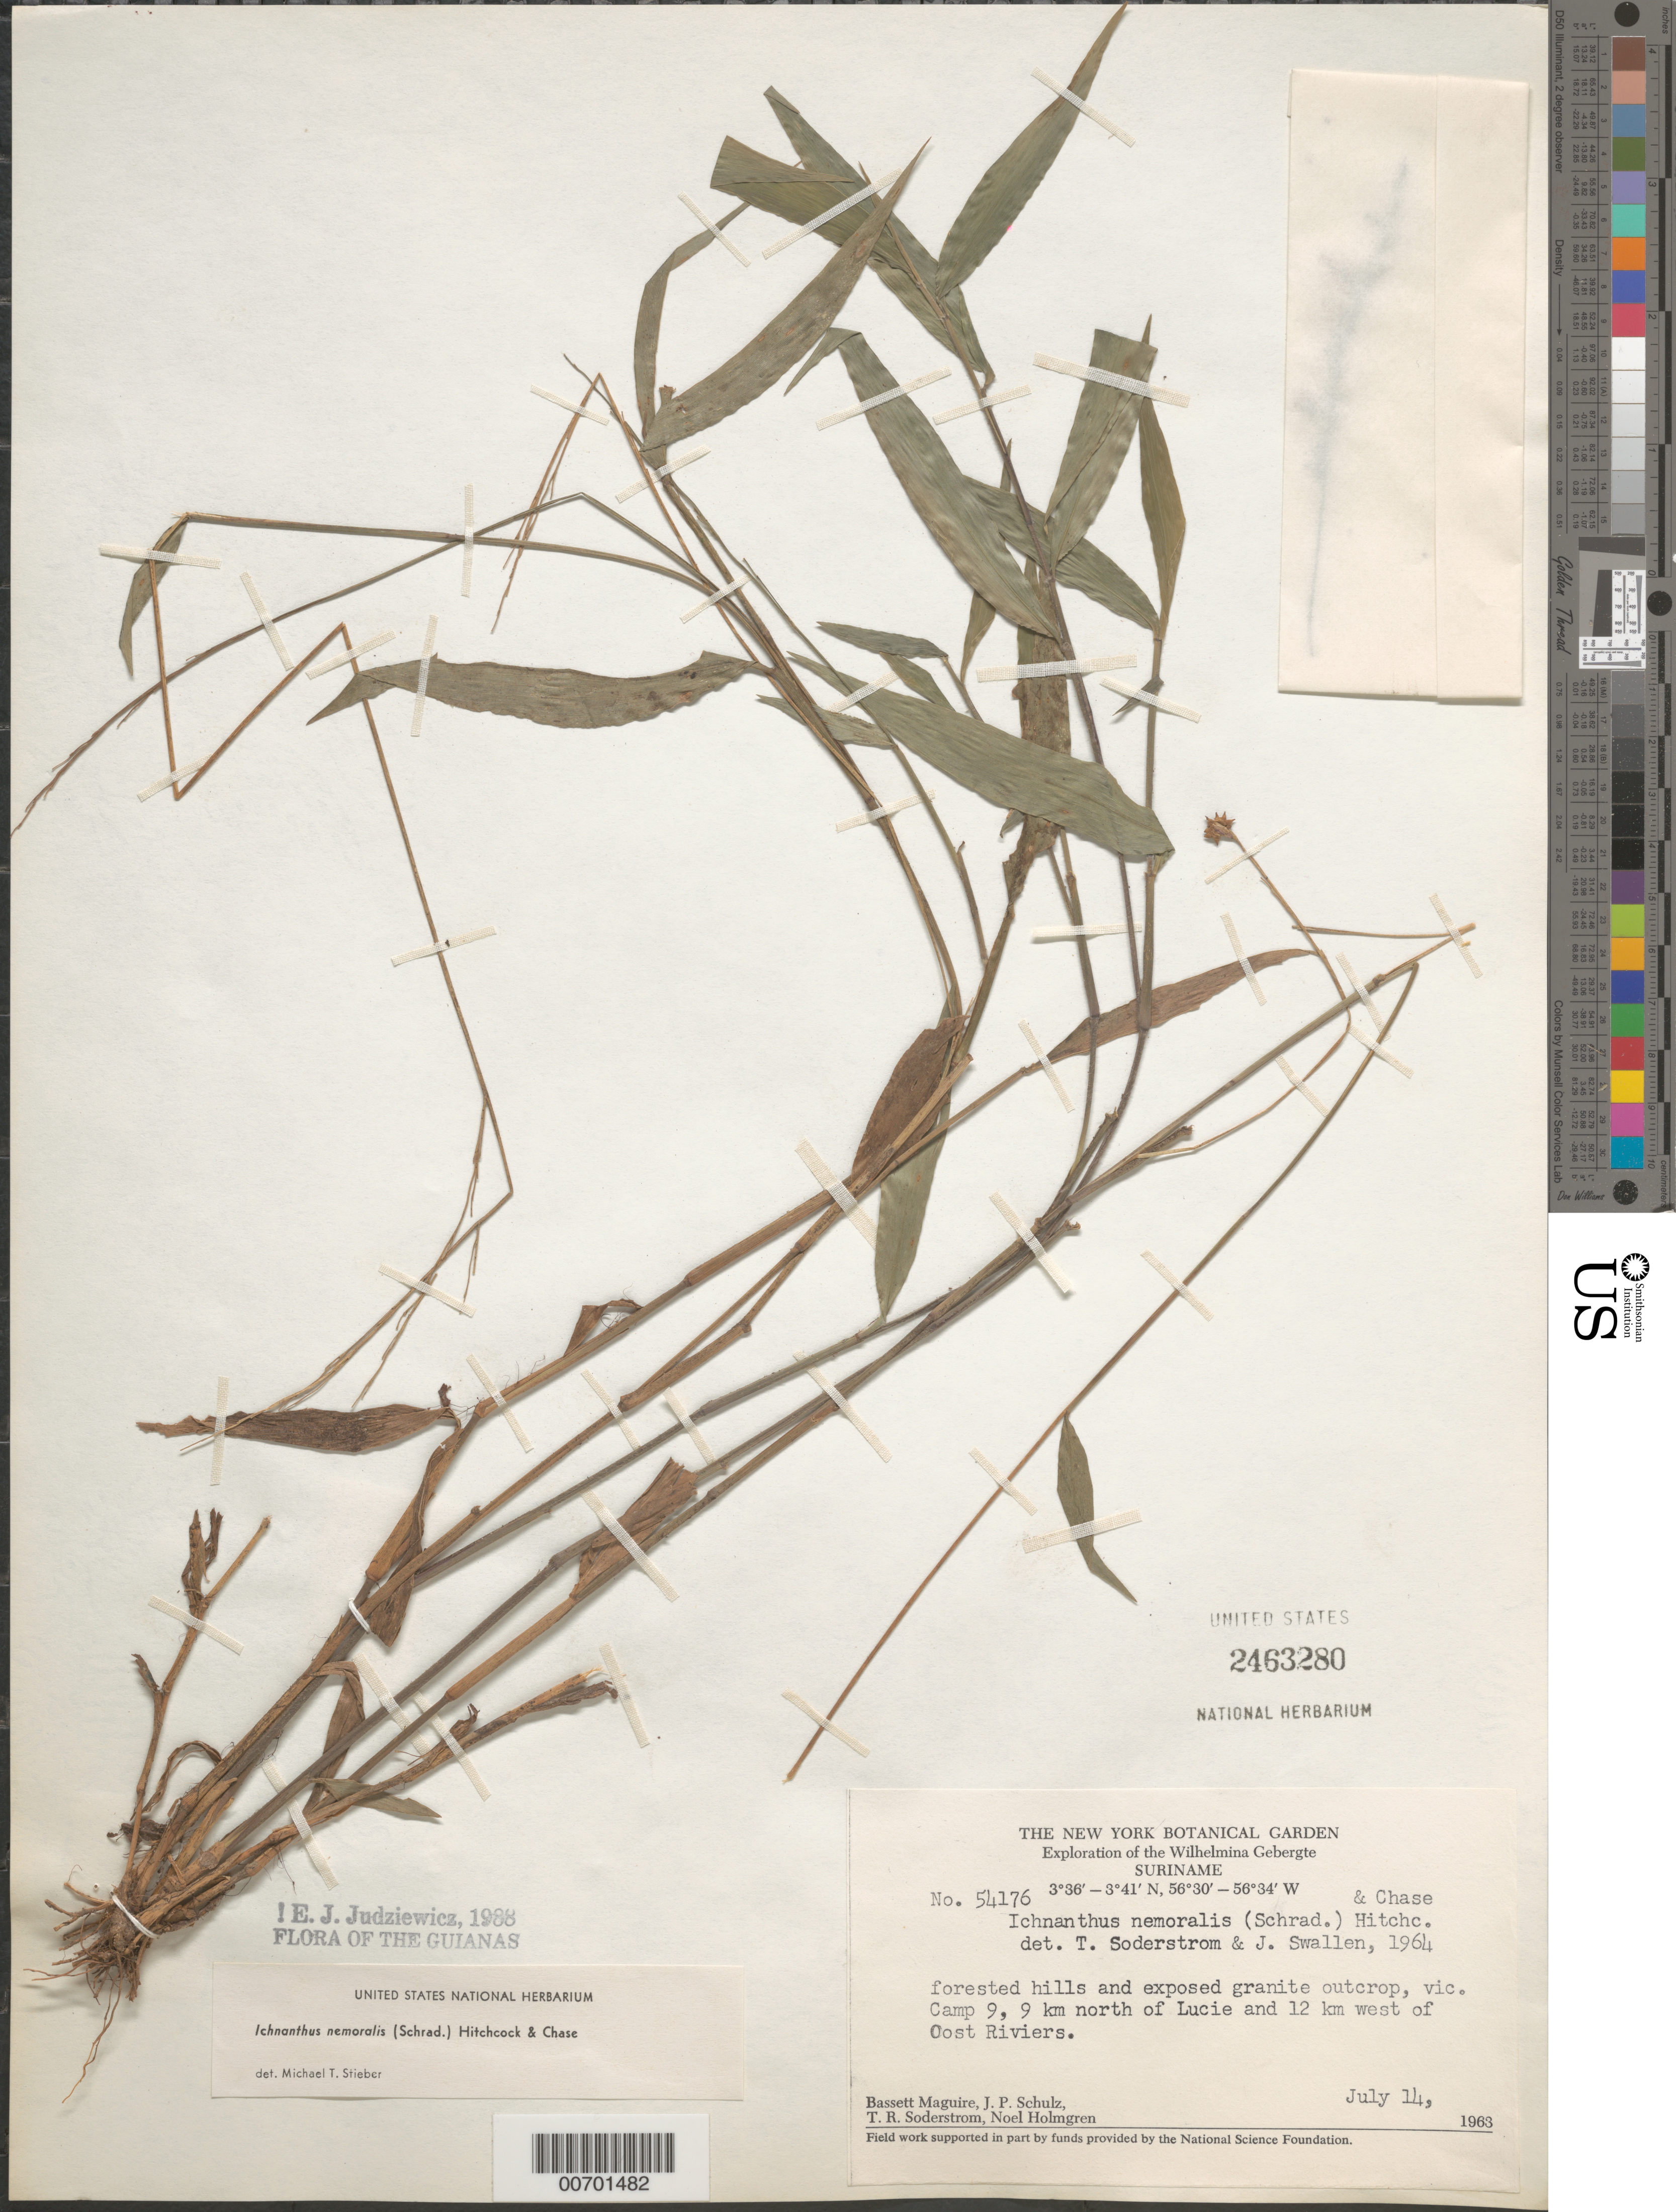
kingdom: Plantae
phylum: Tracheophyta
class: Liliopsida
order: Poales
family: Poaceae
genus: Ichnanthus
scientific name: Ichnanthus nemoralis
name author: (Schrad.) Hitchc. & Chase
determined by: Swallen, J. R.; Soderstrom, T. R.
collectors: B. Maguire, J. P. Schulz, T. R. Soderstrom & N. H. Holmgren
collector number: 54176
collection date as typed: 14-Jul-63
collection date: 1963-07-14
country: Suriname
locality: Lucie R., 9 km N of and 12 km W of Oost R., Wilhelmina Gebergte, Camp 9, vic.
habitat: Forested hills and exposed granitic outcrop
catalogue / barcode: US 2463280